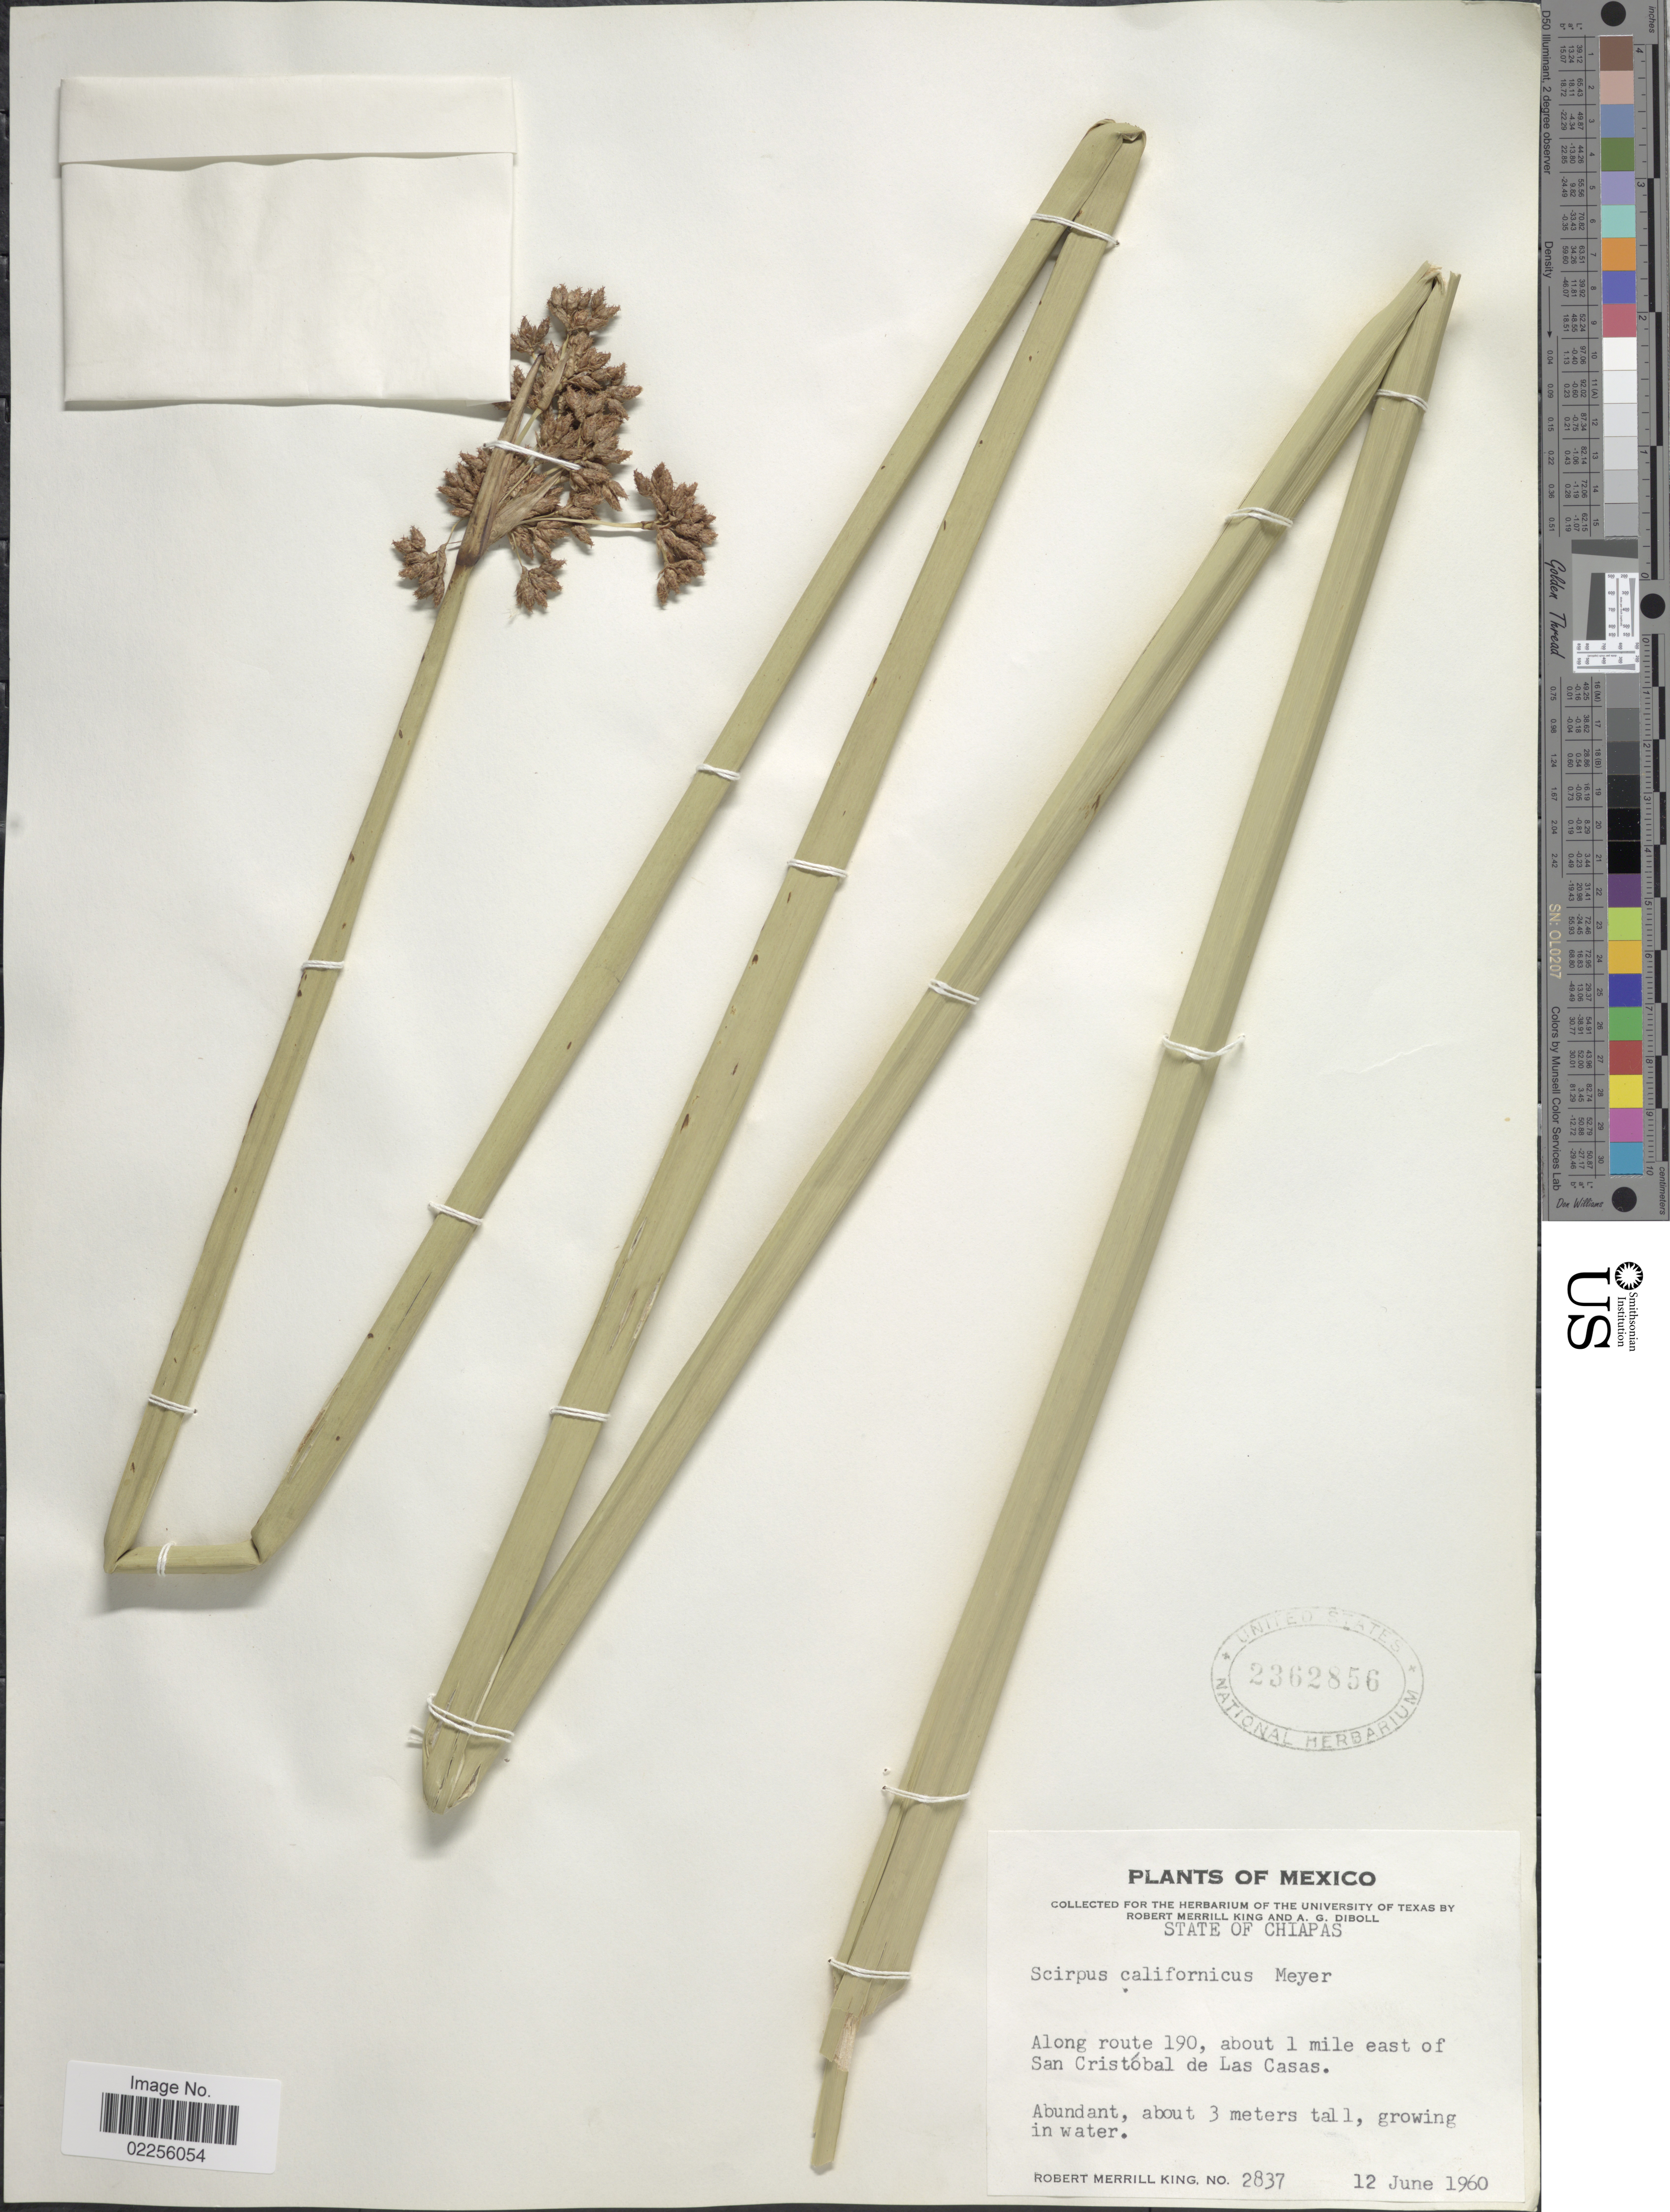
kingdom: Plantae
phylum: Tracheophyta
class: Liliopsida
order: Poales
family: Cyperaceae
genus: Schoenoplectus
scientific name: Schoenoplectus californicus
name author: (C.A. Mey.) Soják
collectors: R. M. King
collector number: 2837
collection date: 1960-06-12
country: Mexico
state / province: Chiapas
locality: Along route 190, about 1 mile east of San Cristóbal de Las Casas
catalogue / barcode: US 2362856